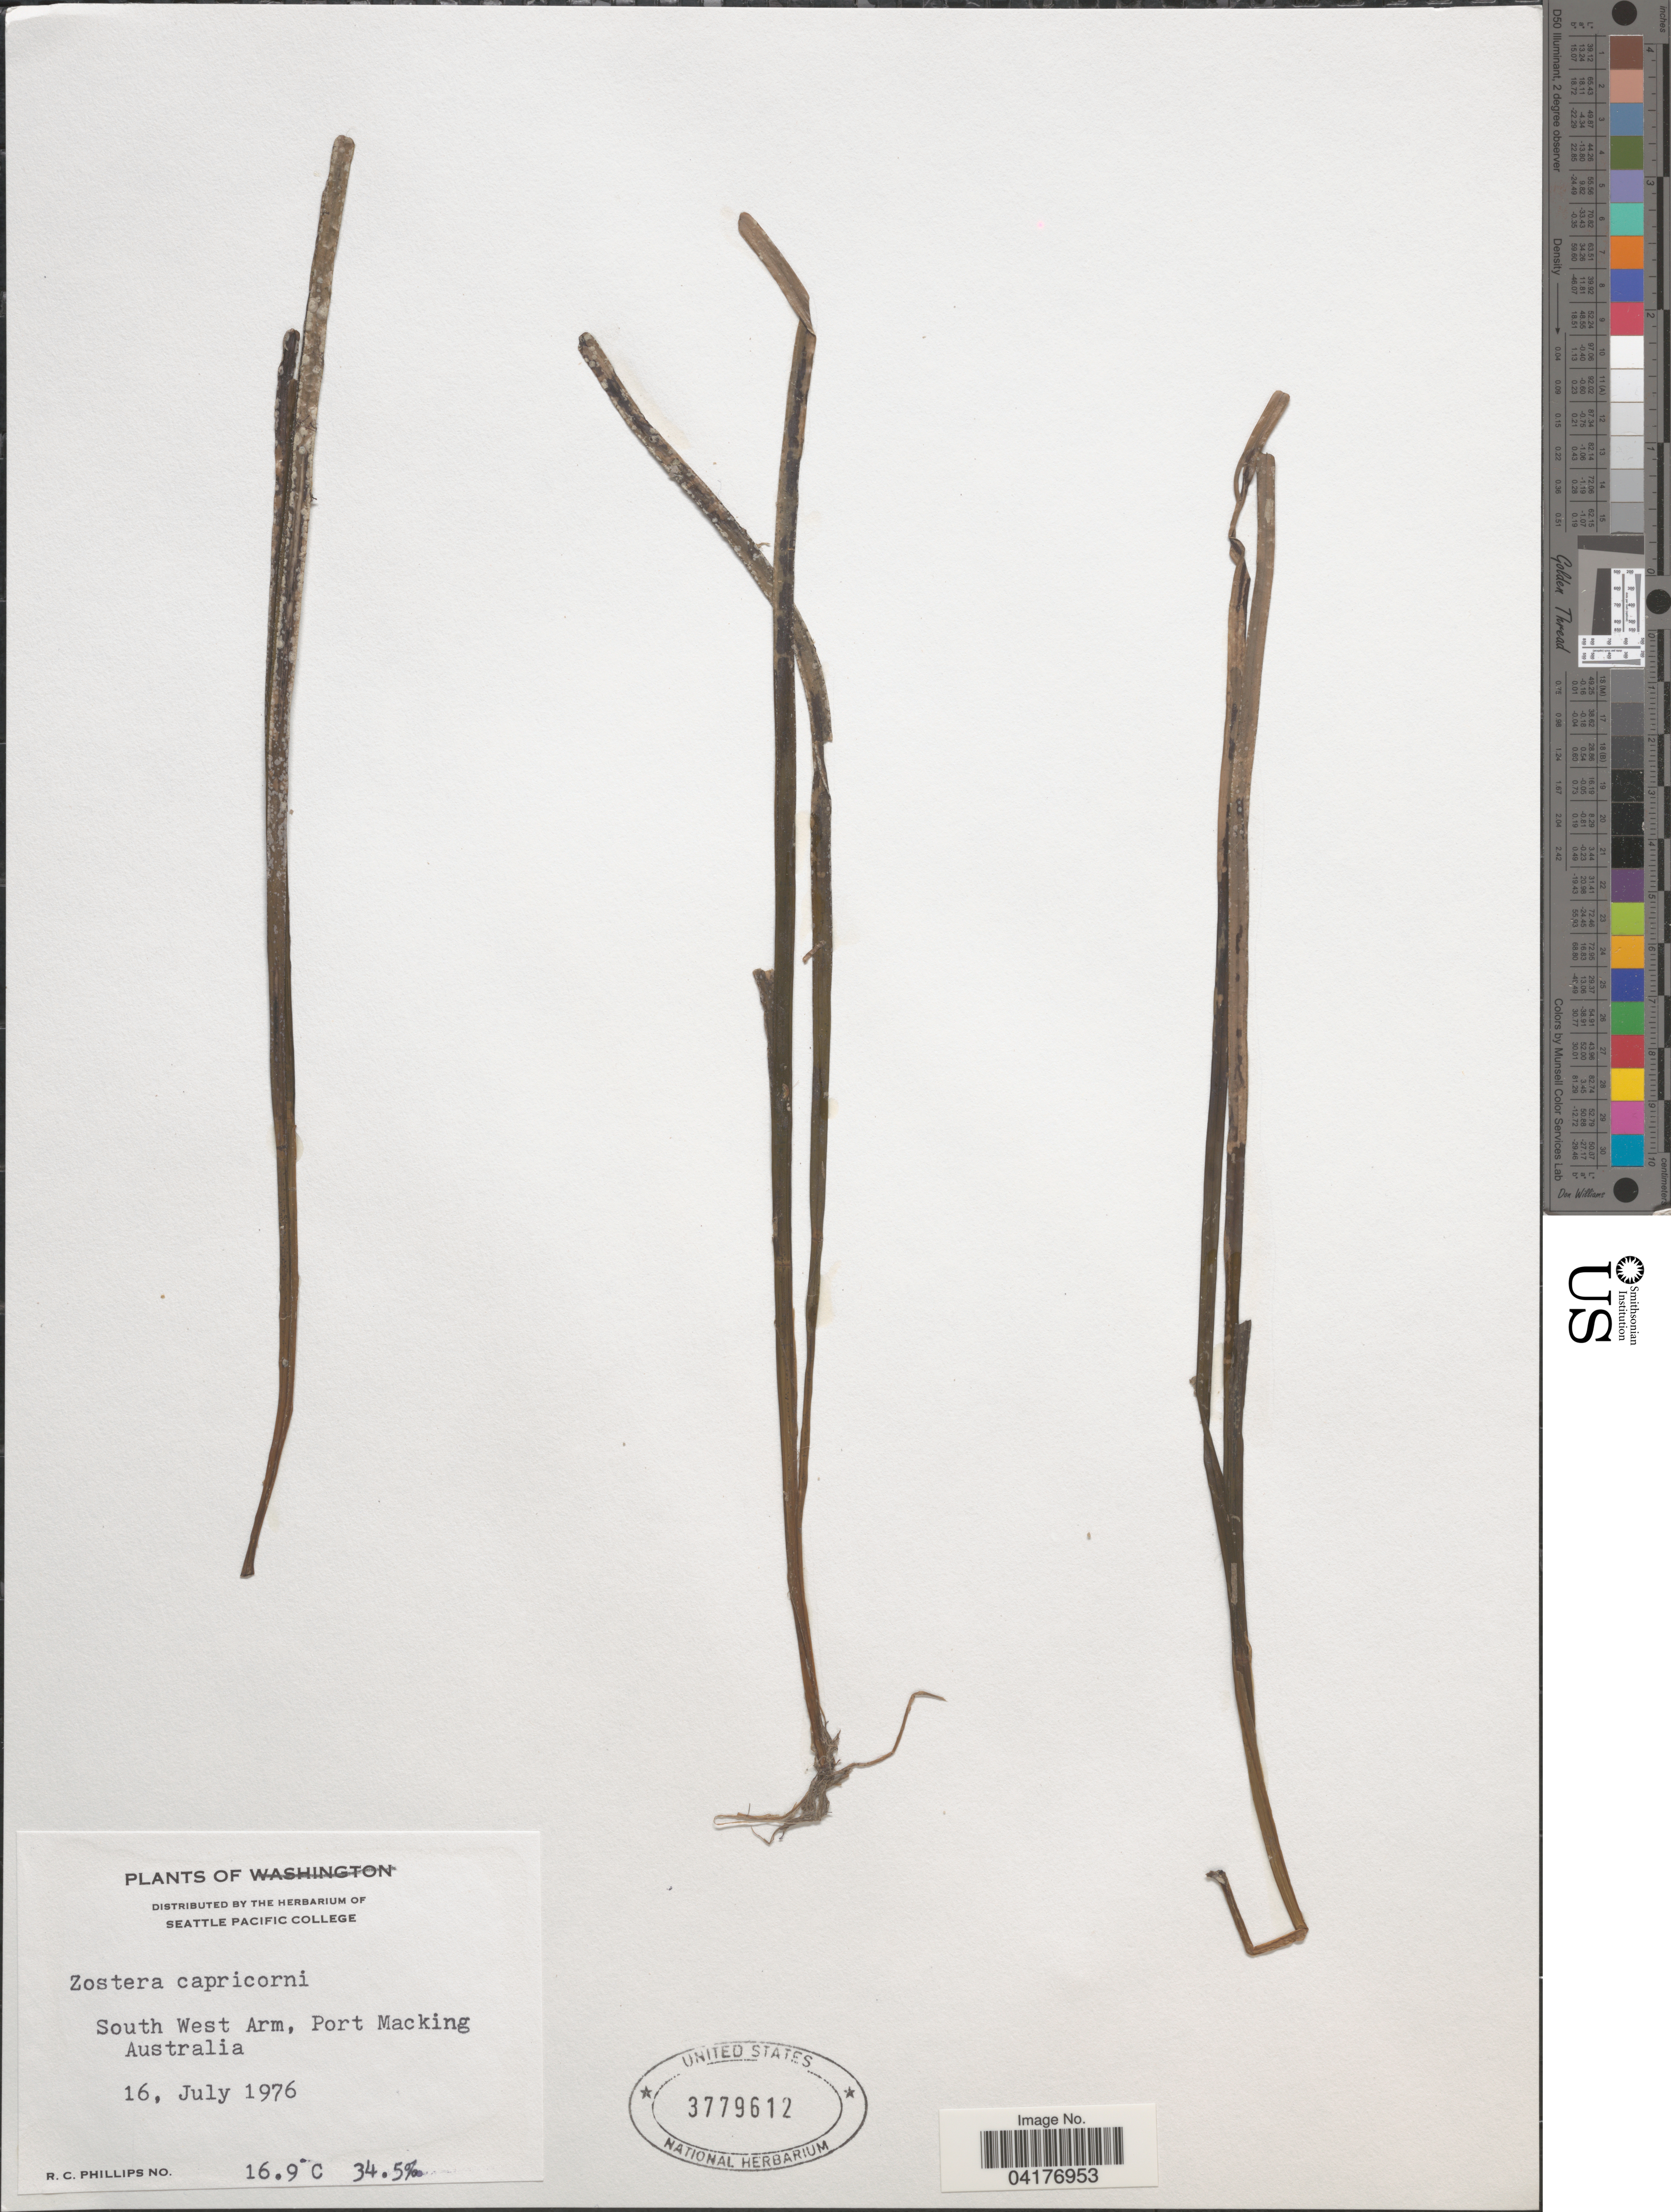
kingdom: Plantae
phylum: Tracheophyta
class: Liliopsida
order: Alismatales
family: Zosteraceae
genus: Zostera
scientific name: Zostera capricorni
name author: Asch.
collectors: R. C. Phillips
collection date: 1976-07-16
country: Australia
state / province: New South Wales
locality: South West Arm - Port Macking [= Port Hacking].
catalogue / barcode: US 3779612